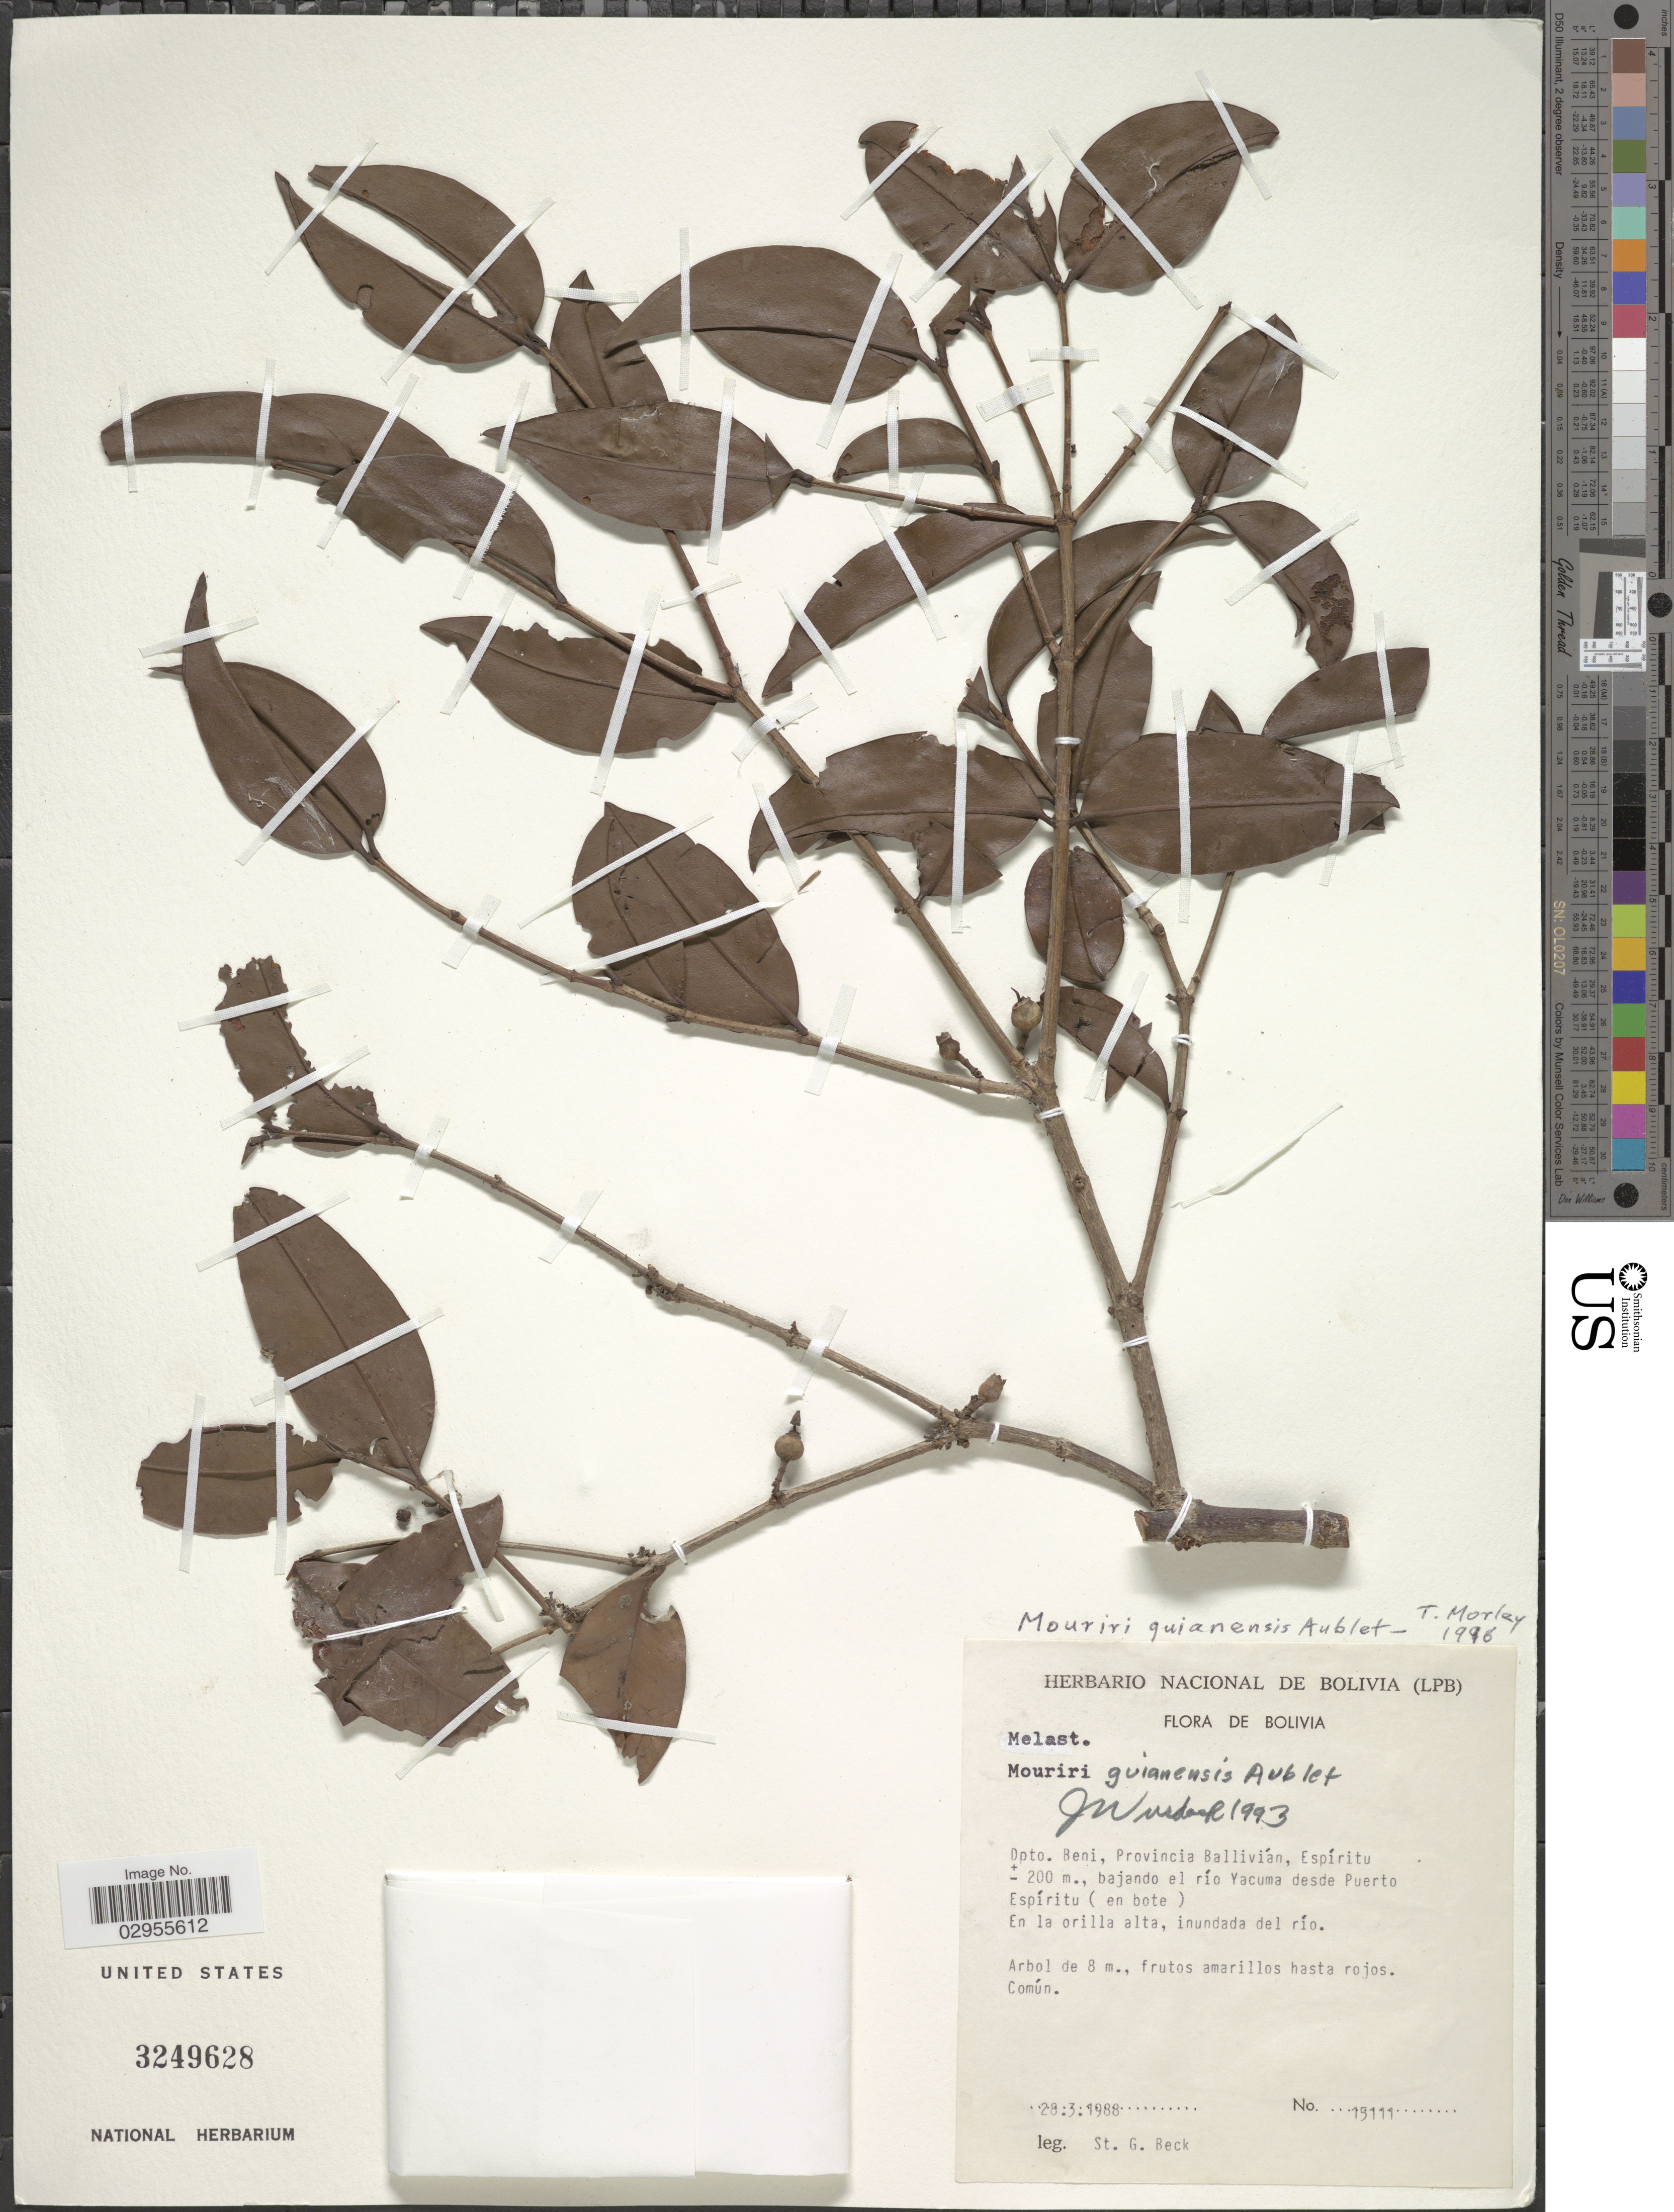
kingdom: Plantae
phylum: Tracheophyta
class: Magnoliopsida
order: Myrtales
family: Melastomataceae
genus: Mouriri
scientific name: Mouriri guianensis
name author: Aubl.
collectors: S. G. Beck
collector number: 15111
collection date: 1988-03-28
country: Bolivia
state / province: Beni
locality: Dpto. Beni, Provincia Ballivián, Espíritu, bajando el río Yacuma desde Puerto Espíritu (en bote). En la orilla alta, inundada del río.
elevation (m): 200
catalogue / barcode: US 3249628